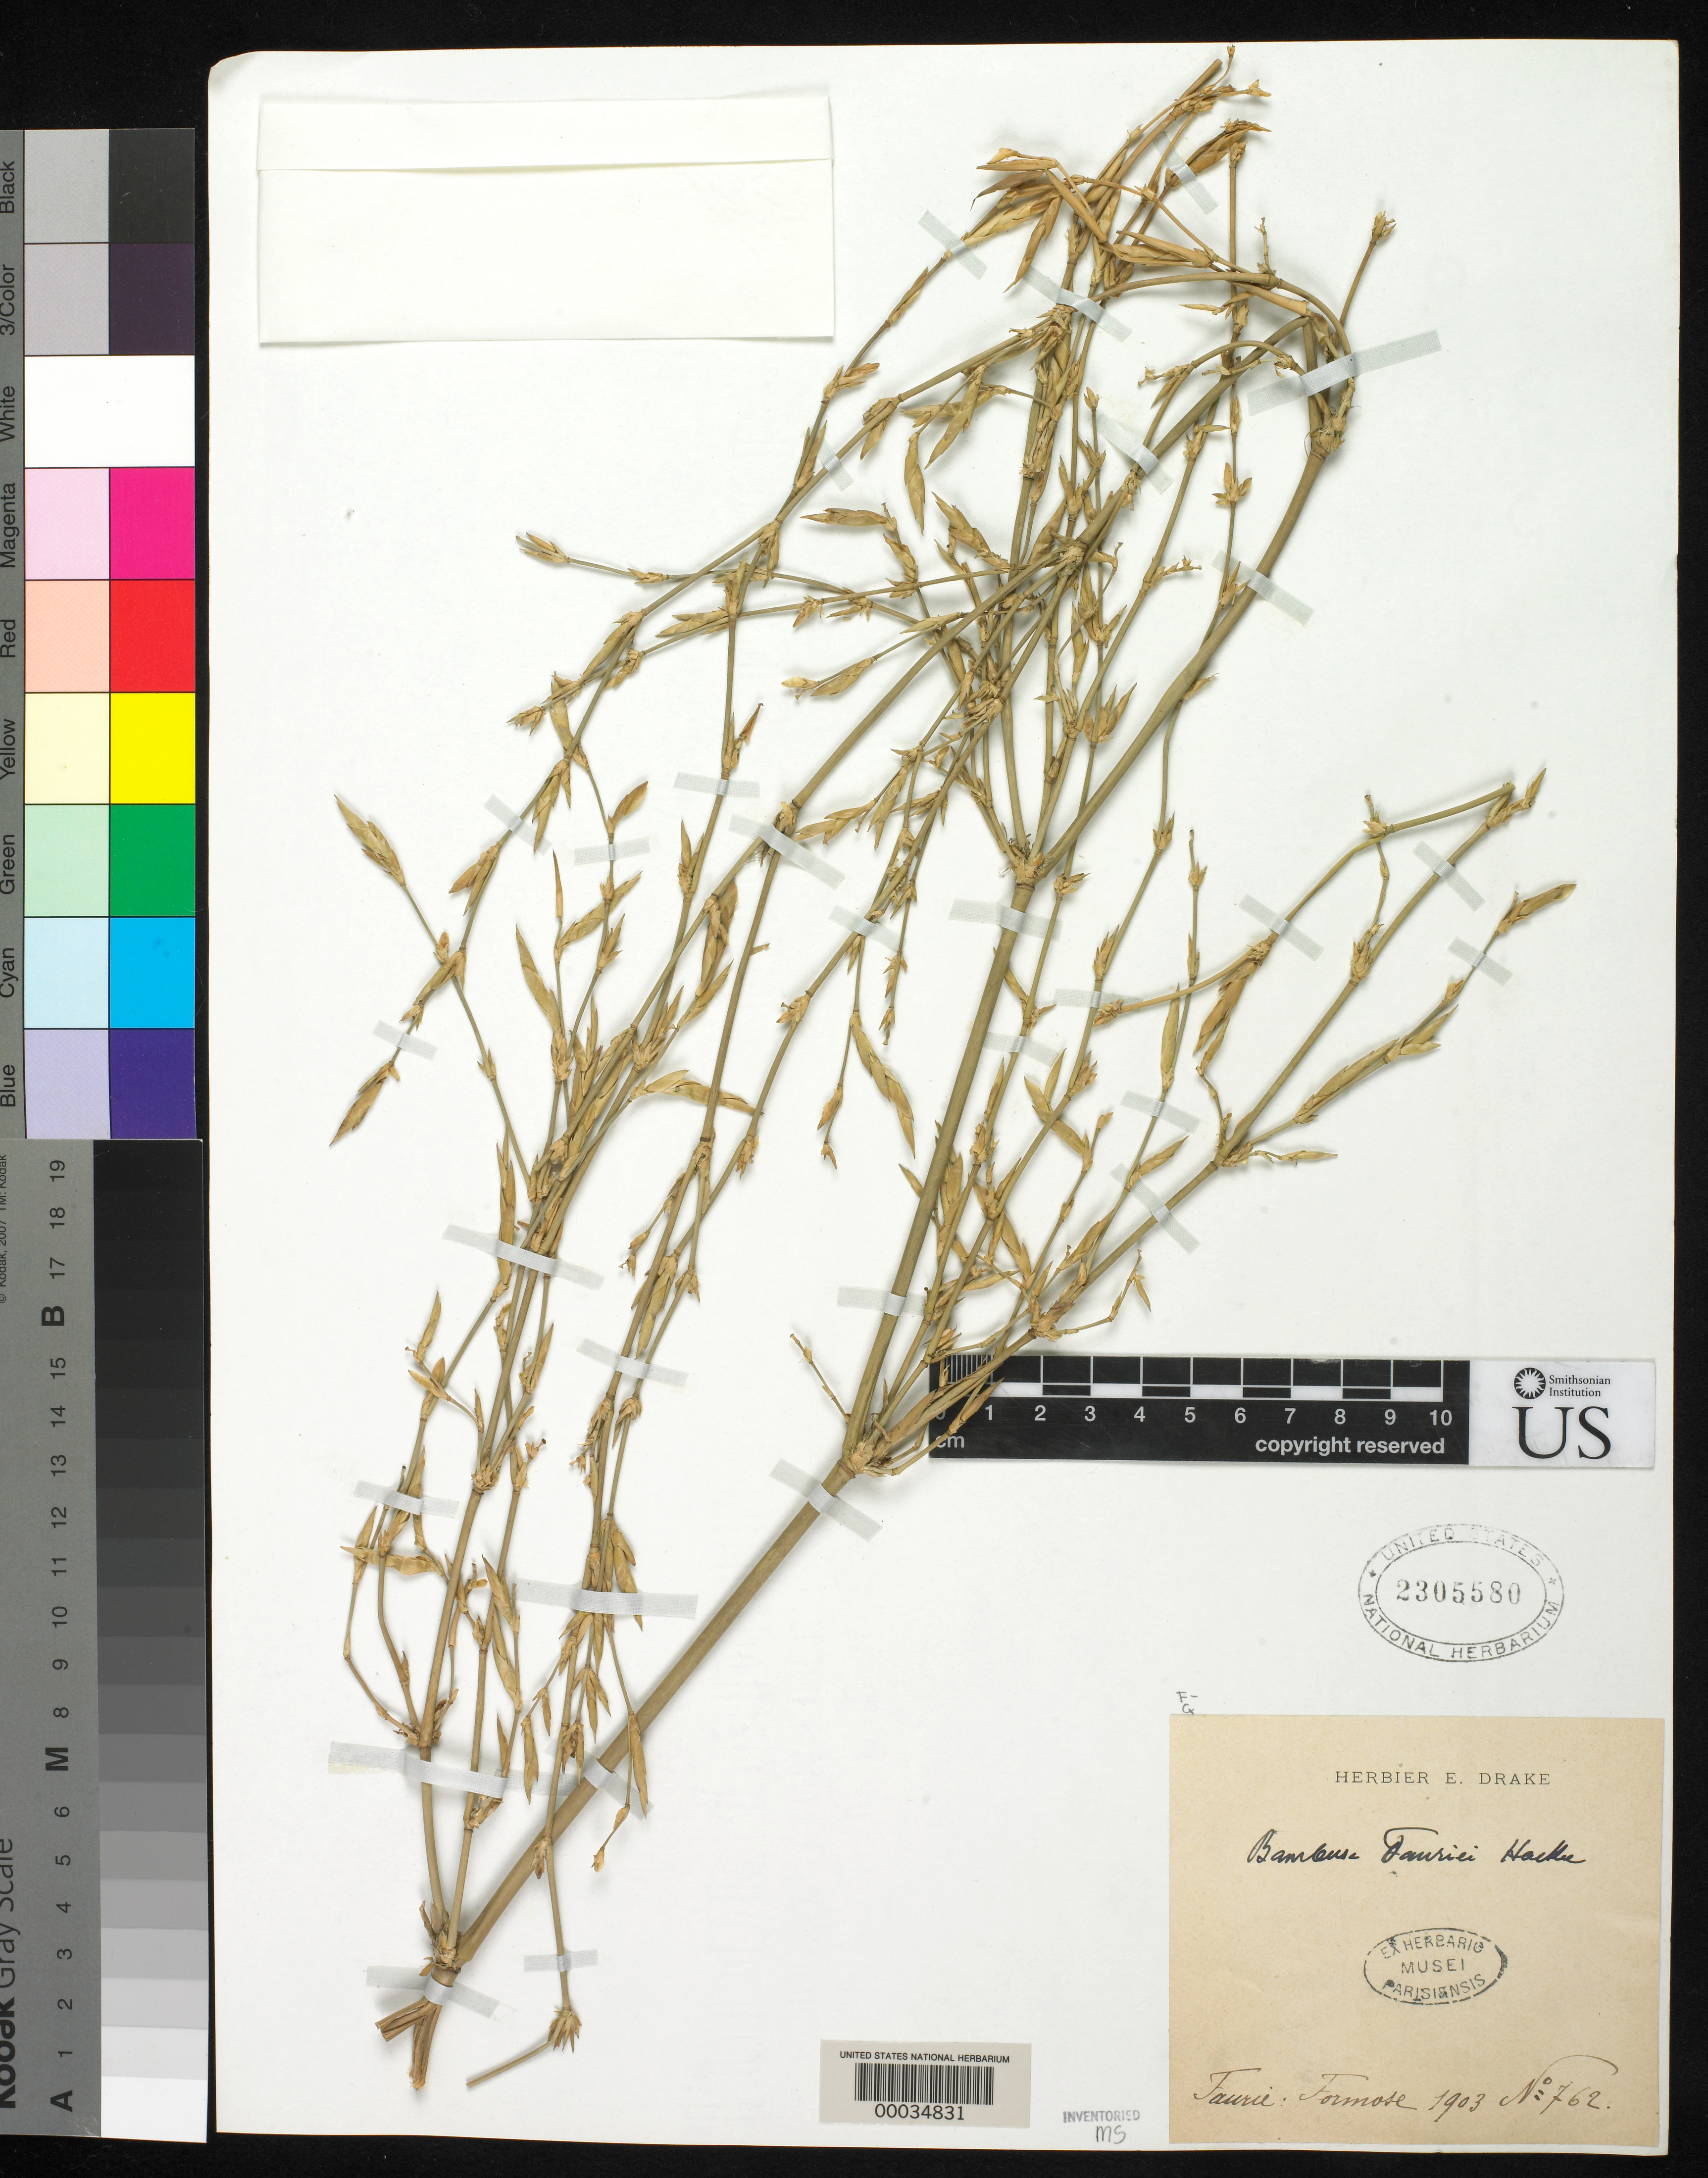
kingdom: Plantae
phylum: Tracheophyta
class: Liliopsida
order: Poales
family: Poaceae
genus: Bambusa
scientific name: Bambusa tuldoides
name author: Munro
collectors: -. Faurie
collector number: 762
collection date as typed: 1903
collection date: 1903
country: Taiwan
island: Taiwan [Formosa]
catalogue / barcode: US 2305580